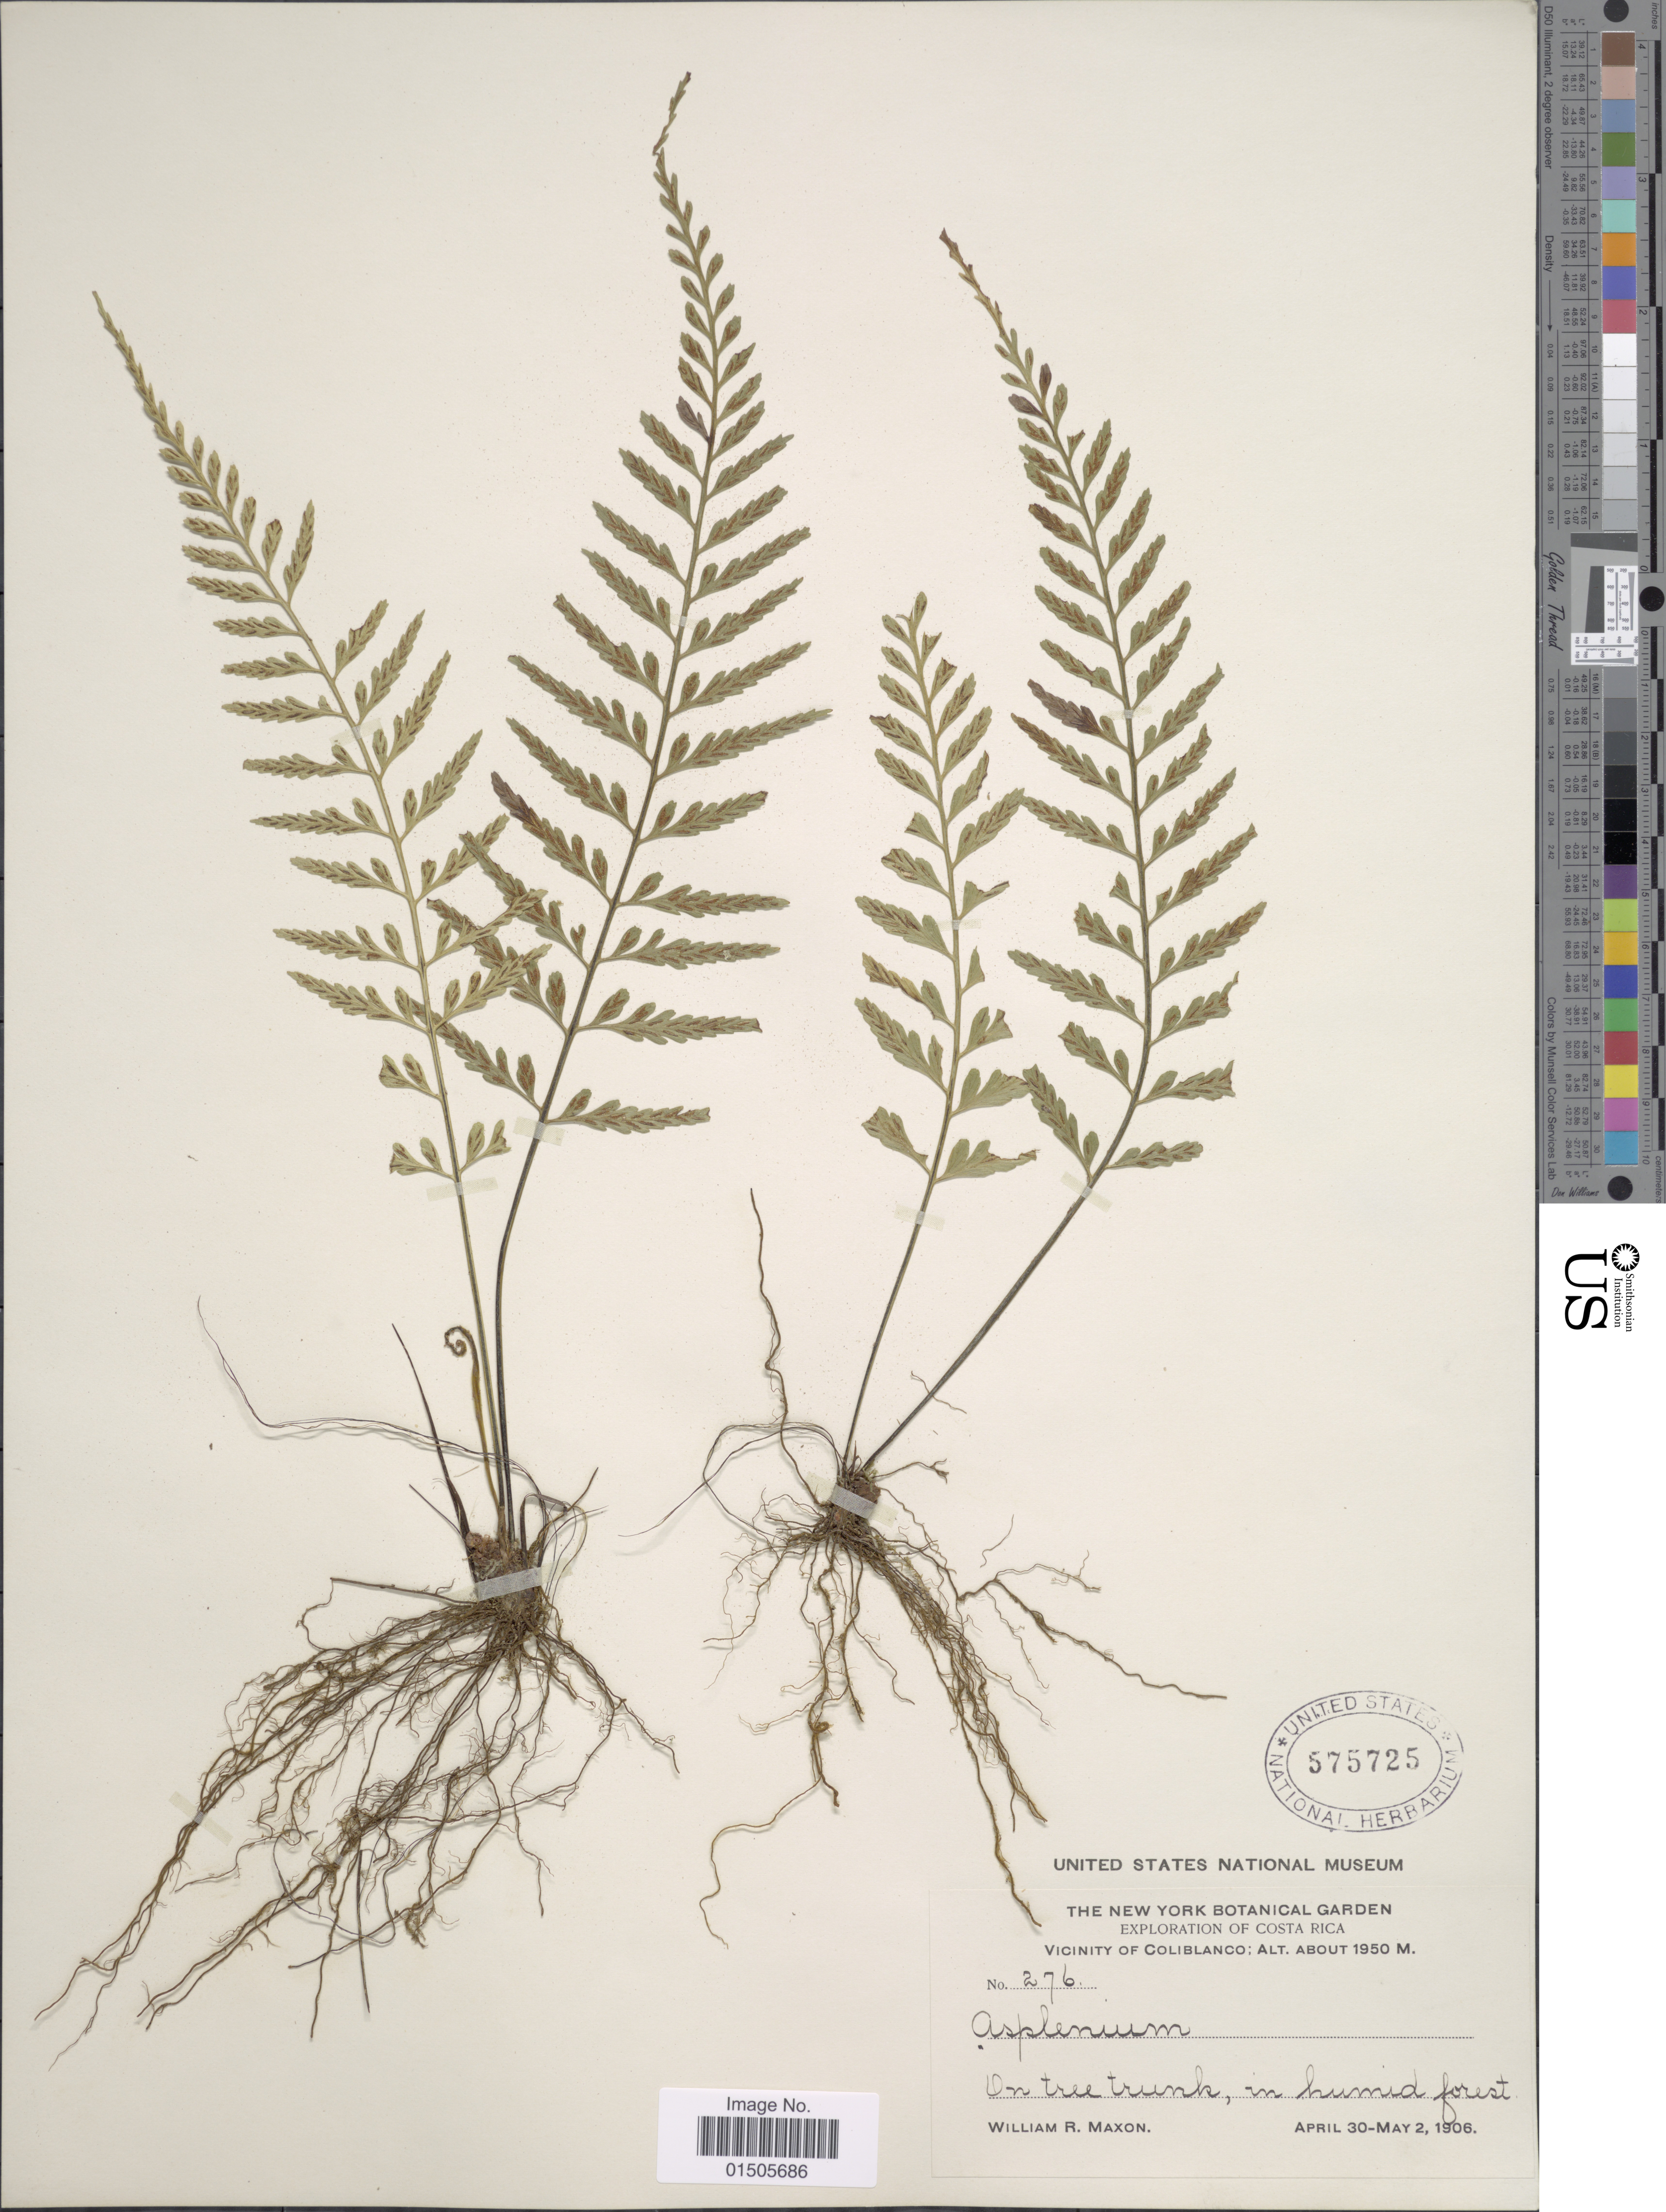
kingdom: Plantae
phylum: Tracheophyta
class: Polypodiopsida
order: Polypodiales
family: Aspleniaceae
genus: Asplenium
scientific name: Asplenium auritum var. intermedium ined.?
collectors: W. R. Maxon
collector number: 276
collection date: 1906-04-30/1906-05-02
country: Costa Rica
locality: Vicinity of Coliblanco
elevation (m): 1950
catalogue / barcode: US 575725